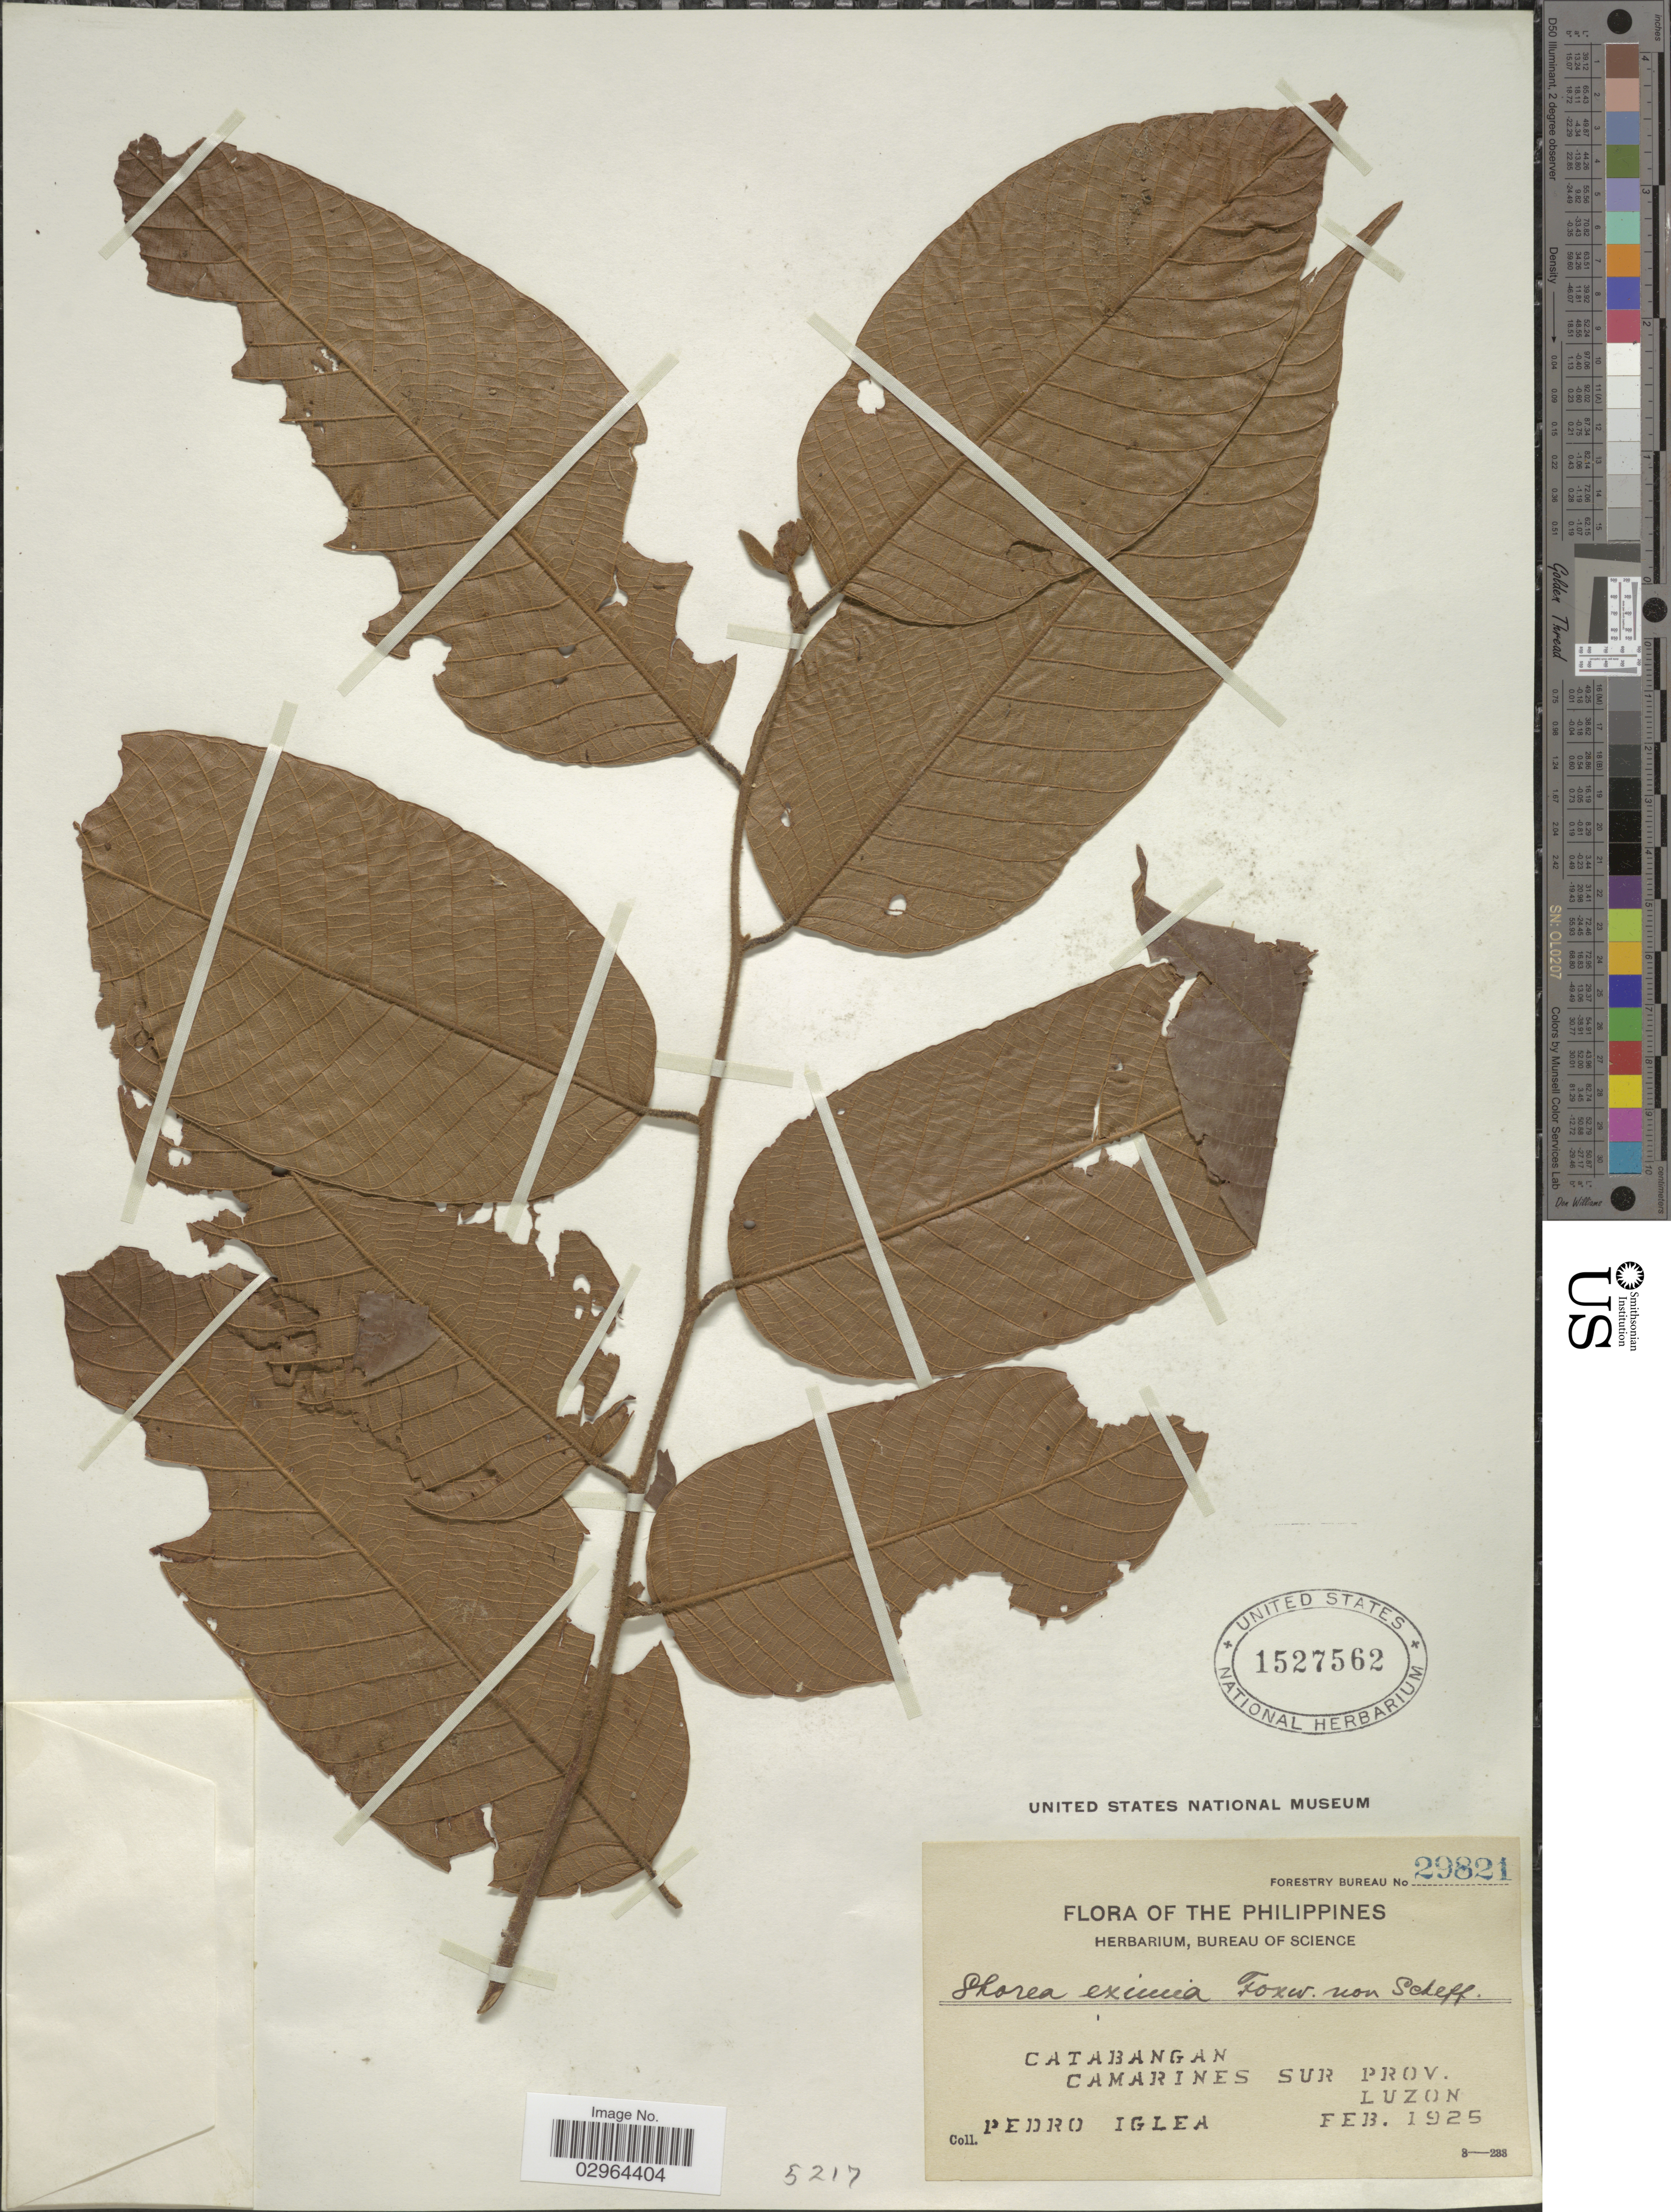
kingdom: Plantae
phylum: Tracheophyta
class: Magnoliopsida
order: Malvales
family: Dipterocarpaceae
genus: Rubroshorea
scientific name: Rubroshorea almon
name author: (Foxw.) P.S. Ashton & J. Heck.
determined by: Strong, Mark T., (BOT), Smithsonian Institution - National Museum of Natural History (UNITED STATES)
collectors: P. Iglea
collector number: Forestry Bureau 29821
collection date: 1925-02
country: Philippines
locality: Catabangan, Camarines Sur Prov., Luzon.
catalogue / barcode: US 1527562